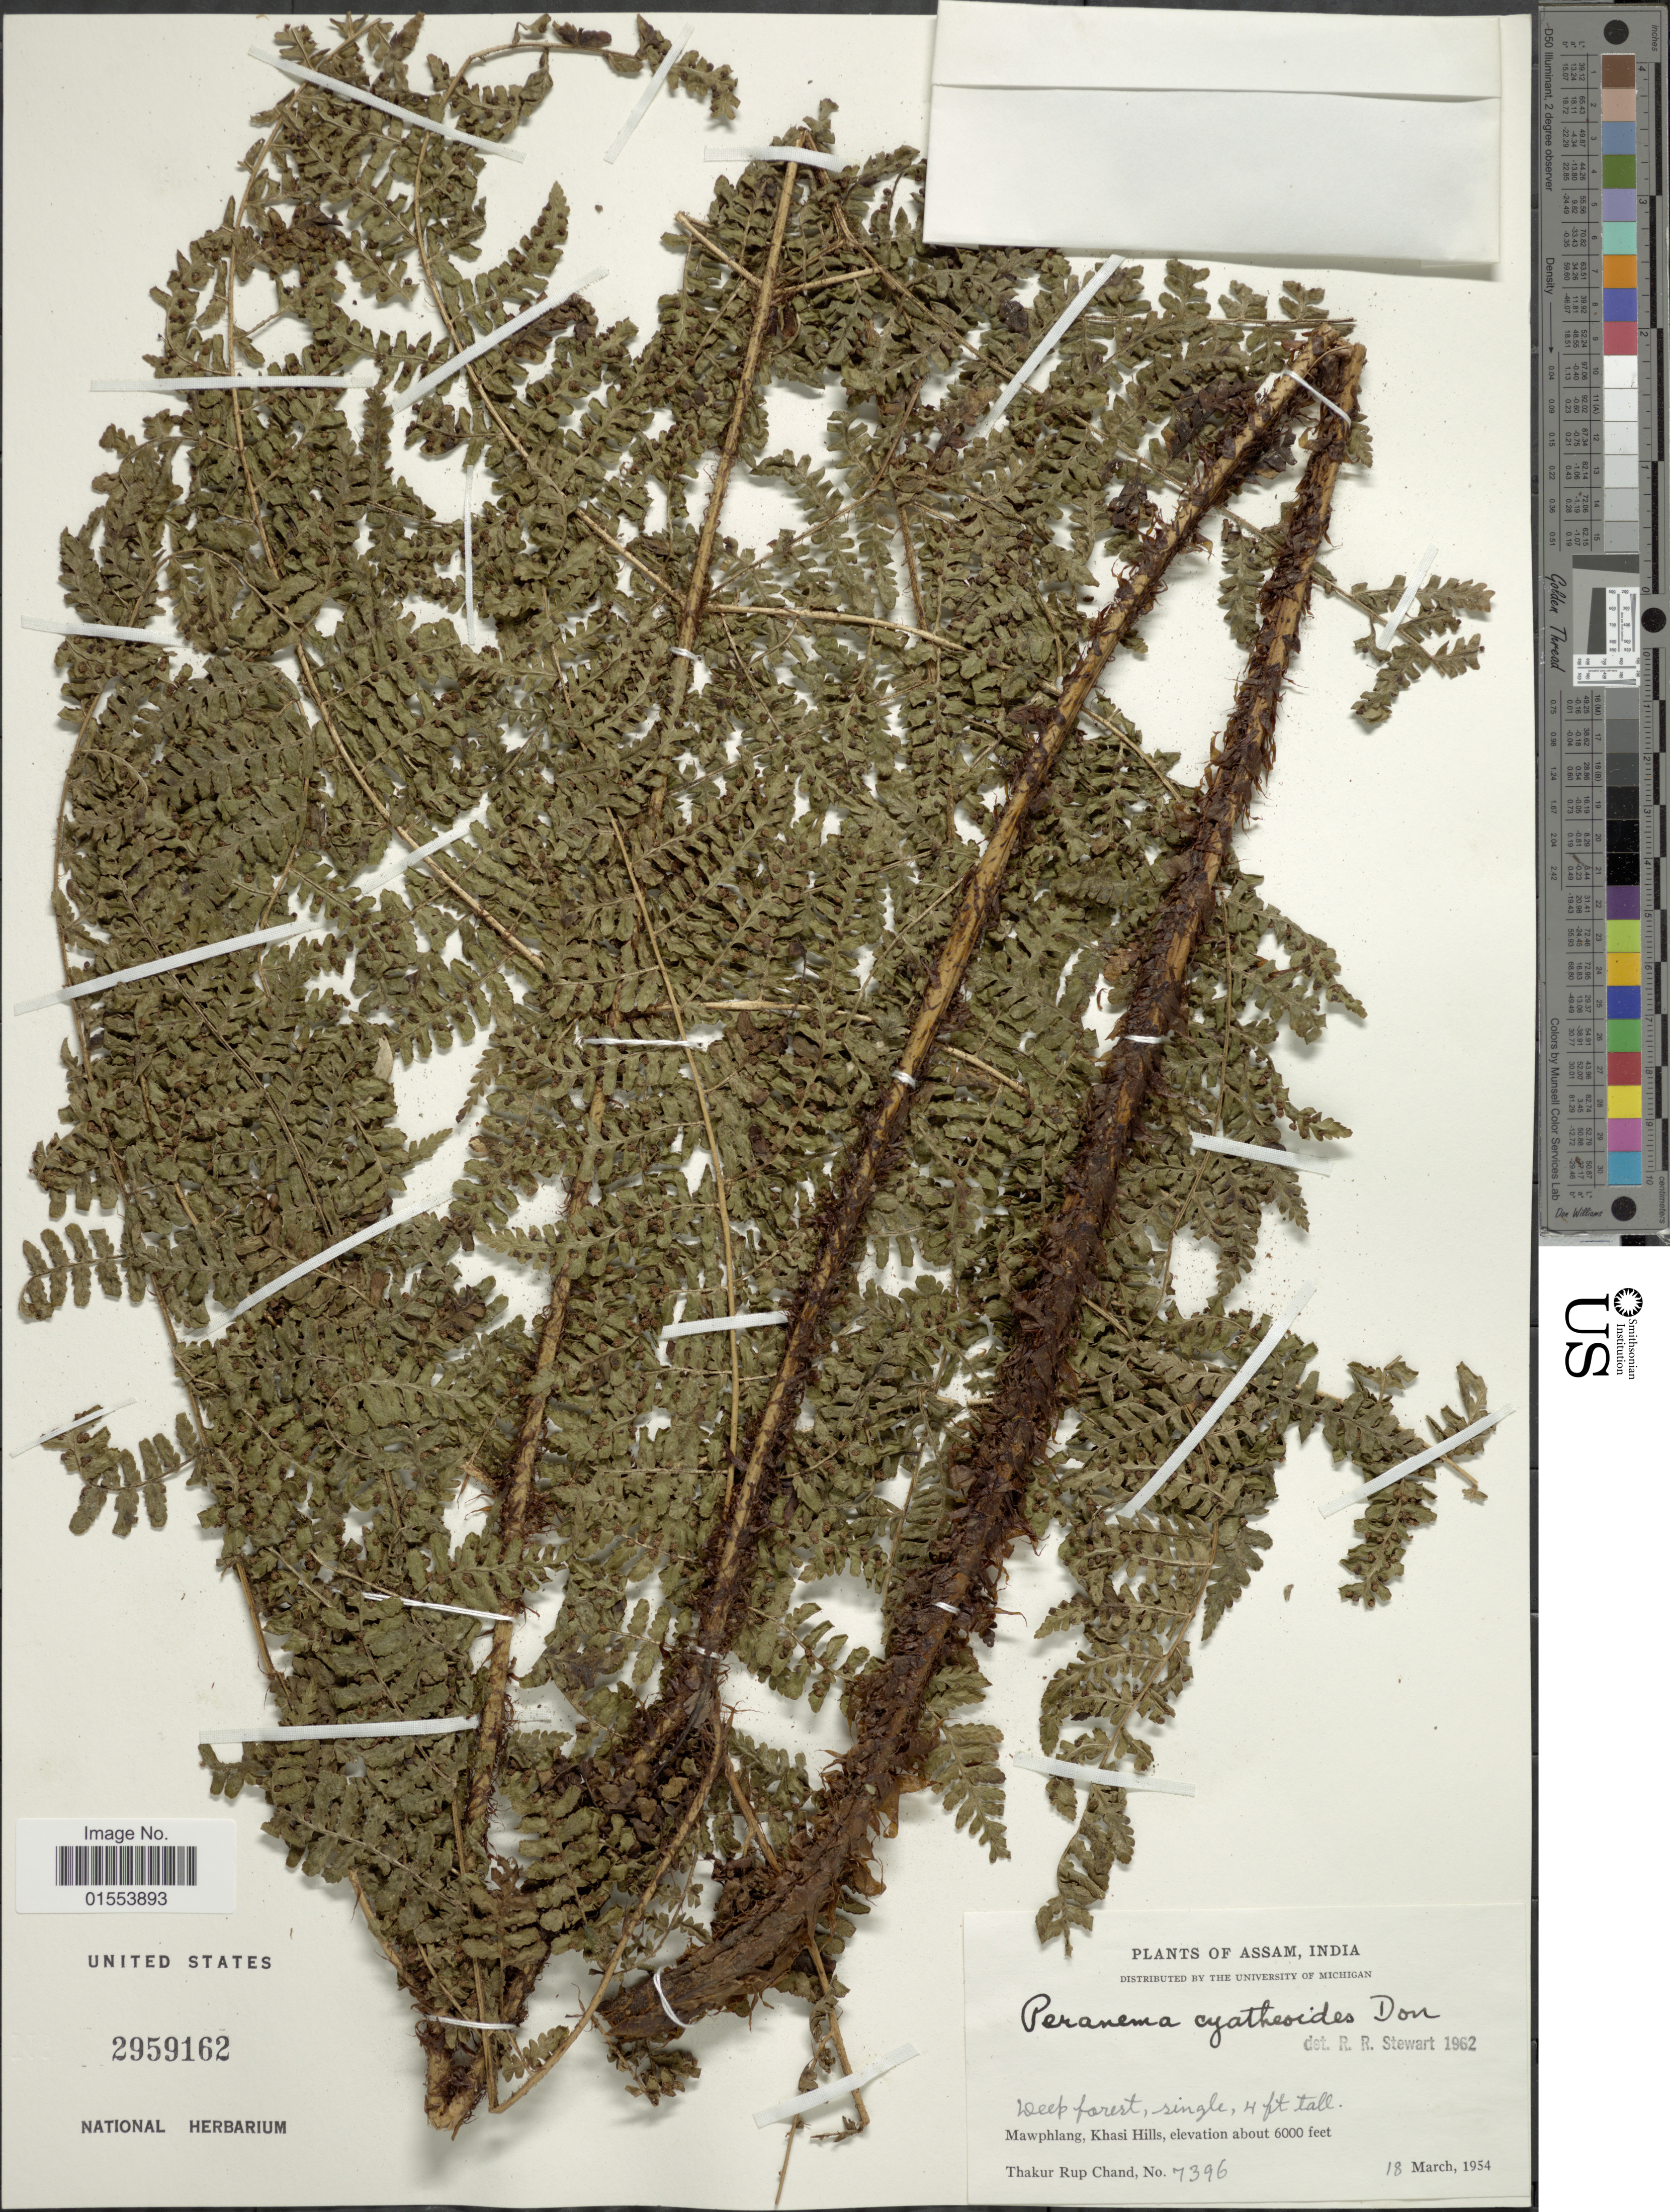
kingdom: Plantae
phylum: Tracheophyta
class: Polypodiopsida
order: Polypodiales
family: Dryopteridaceae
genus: Dryopteris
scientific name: Dryopteris cyatheoides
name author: (Kaulf.) Kuntze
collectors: T. R. Chand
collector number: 7396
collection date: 1954-03-18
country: India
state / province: Meghalaya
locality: Assam, India. Mawphlang, Khasi Hills.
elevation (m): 1829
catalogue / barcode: US 2959162